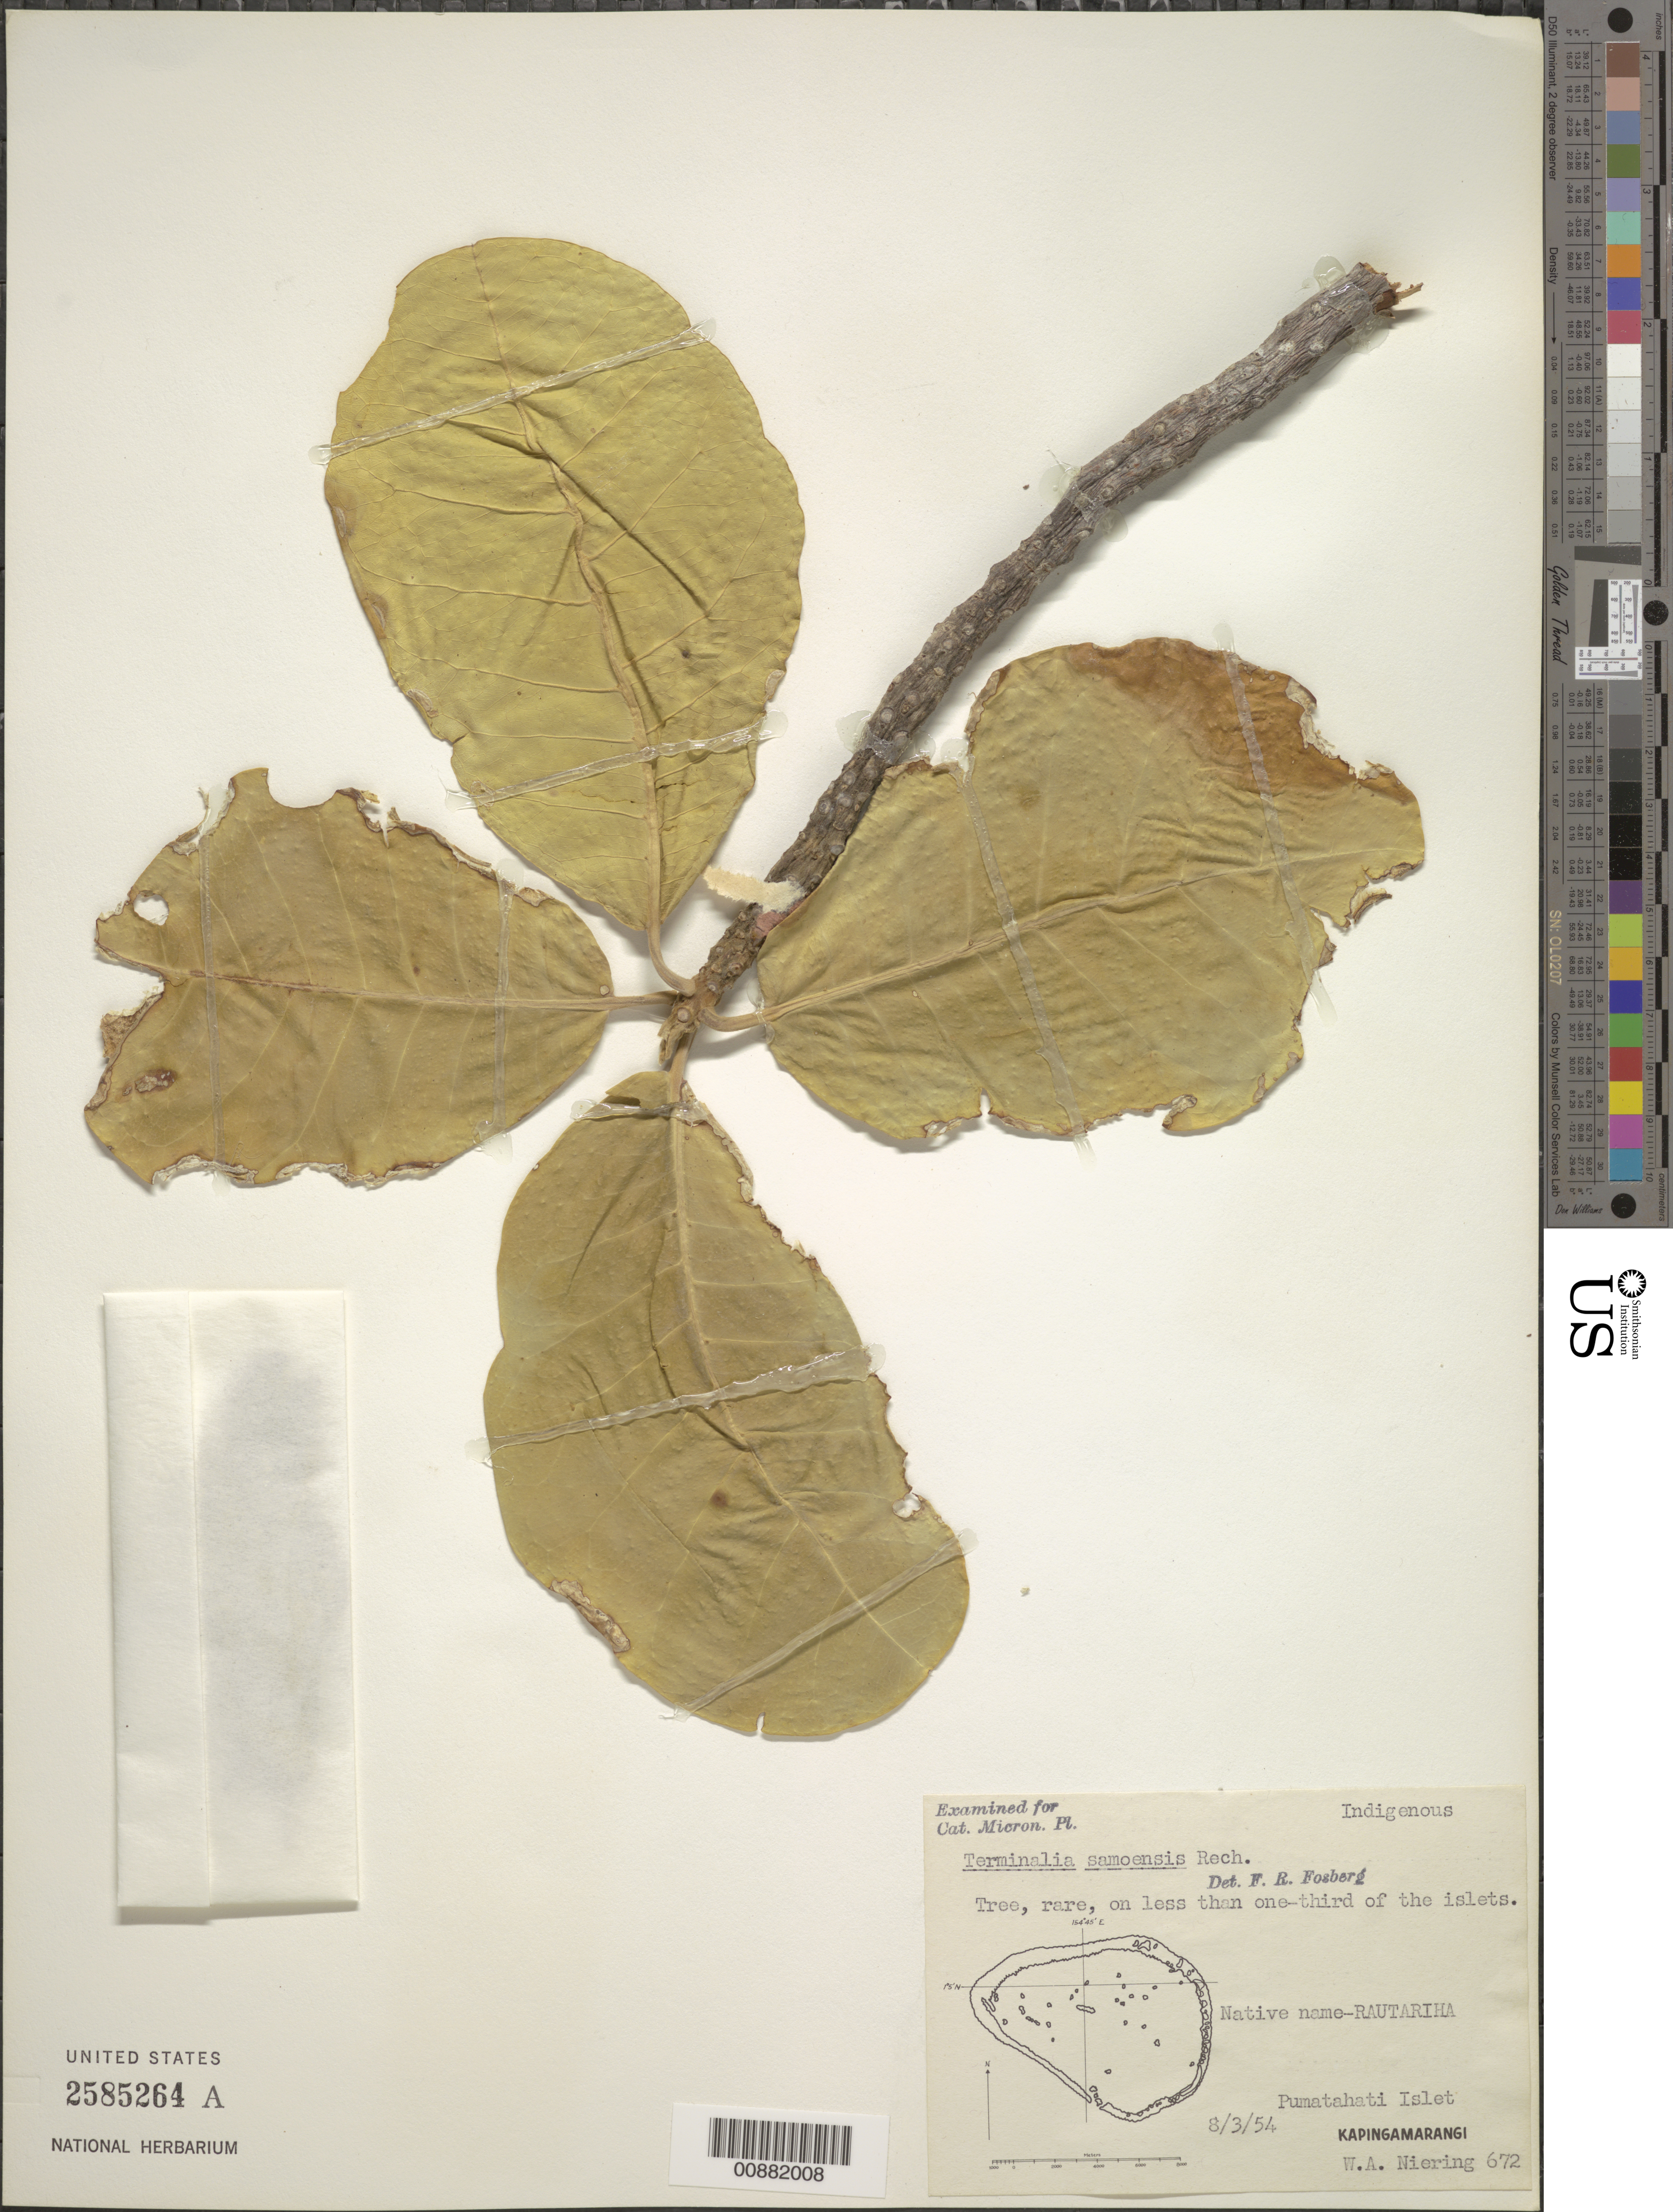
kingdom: Plantae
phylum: Tracheophyta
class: Magnoliopsida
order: Myrtales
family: Combretaceae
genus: Terminalia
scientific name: Terminalia samoensis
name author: Rech.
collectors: W. Niering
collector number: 672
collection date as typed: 08 Mar 1954 or 03 Aug 1954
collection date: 1954-03-08 or 1954-08-03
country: Micronesia, Federated States of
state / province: Pohnpei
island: Kapingamarangi Atoll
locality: Pumatahati Islet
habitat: rare, one less than 1/3 of the islets.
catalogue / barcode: US 2585264